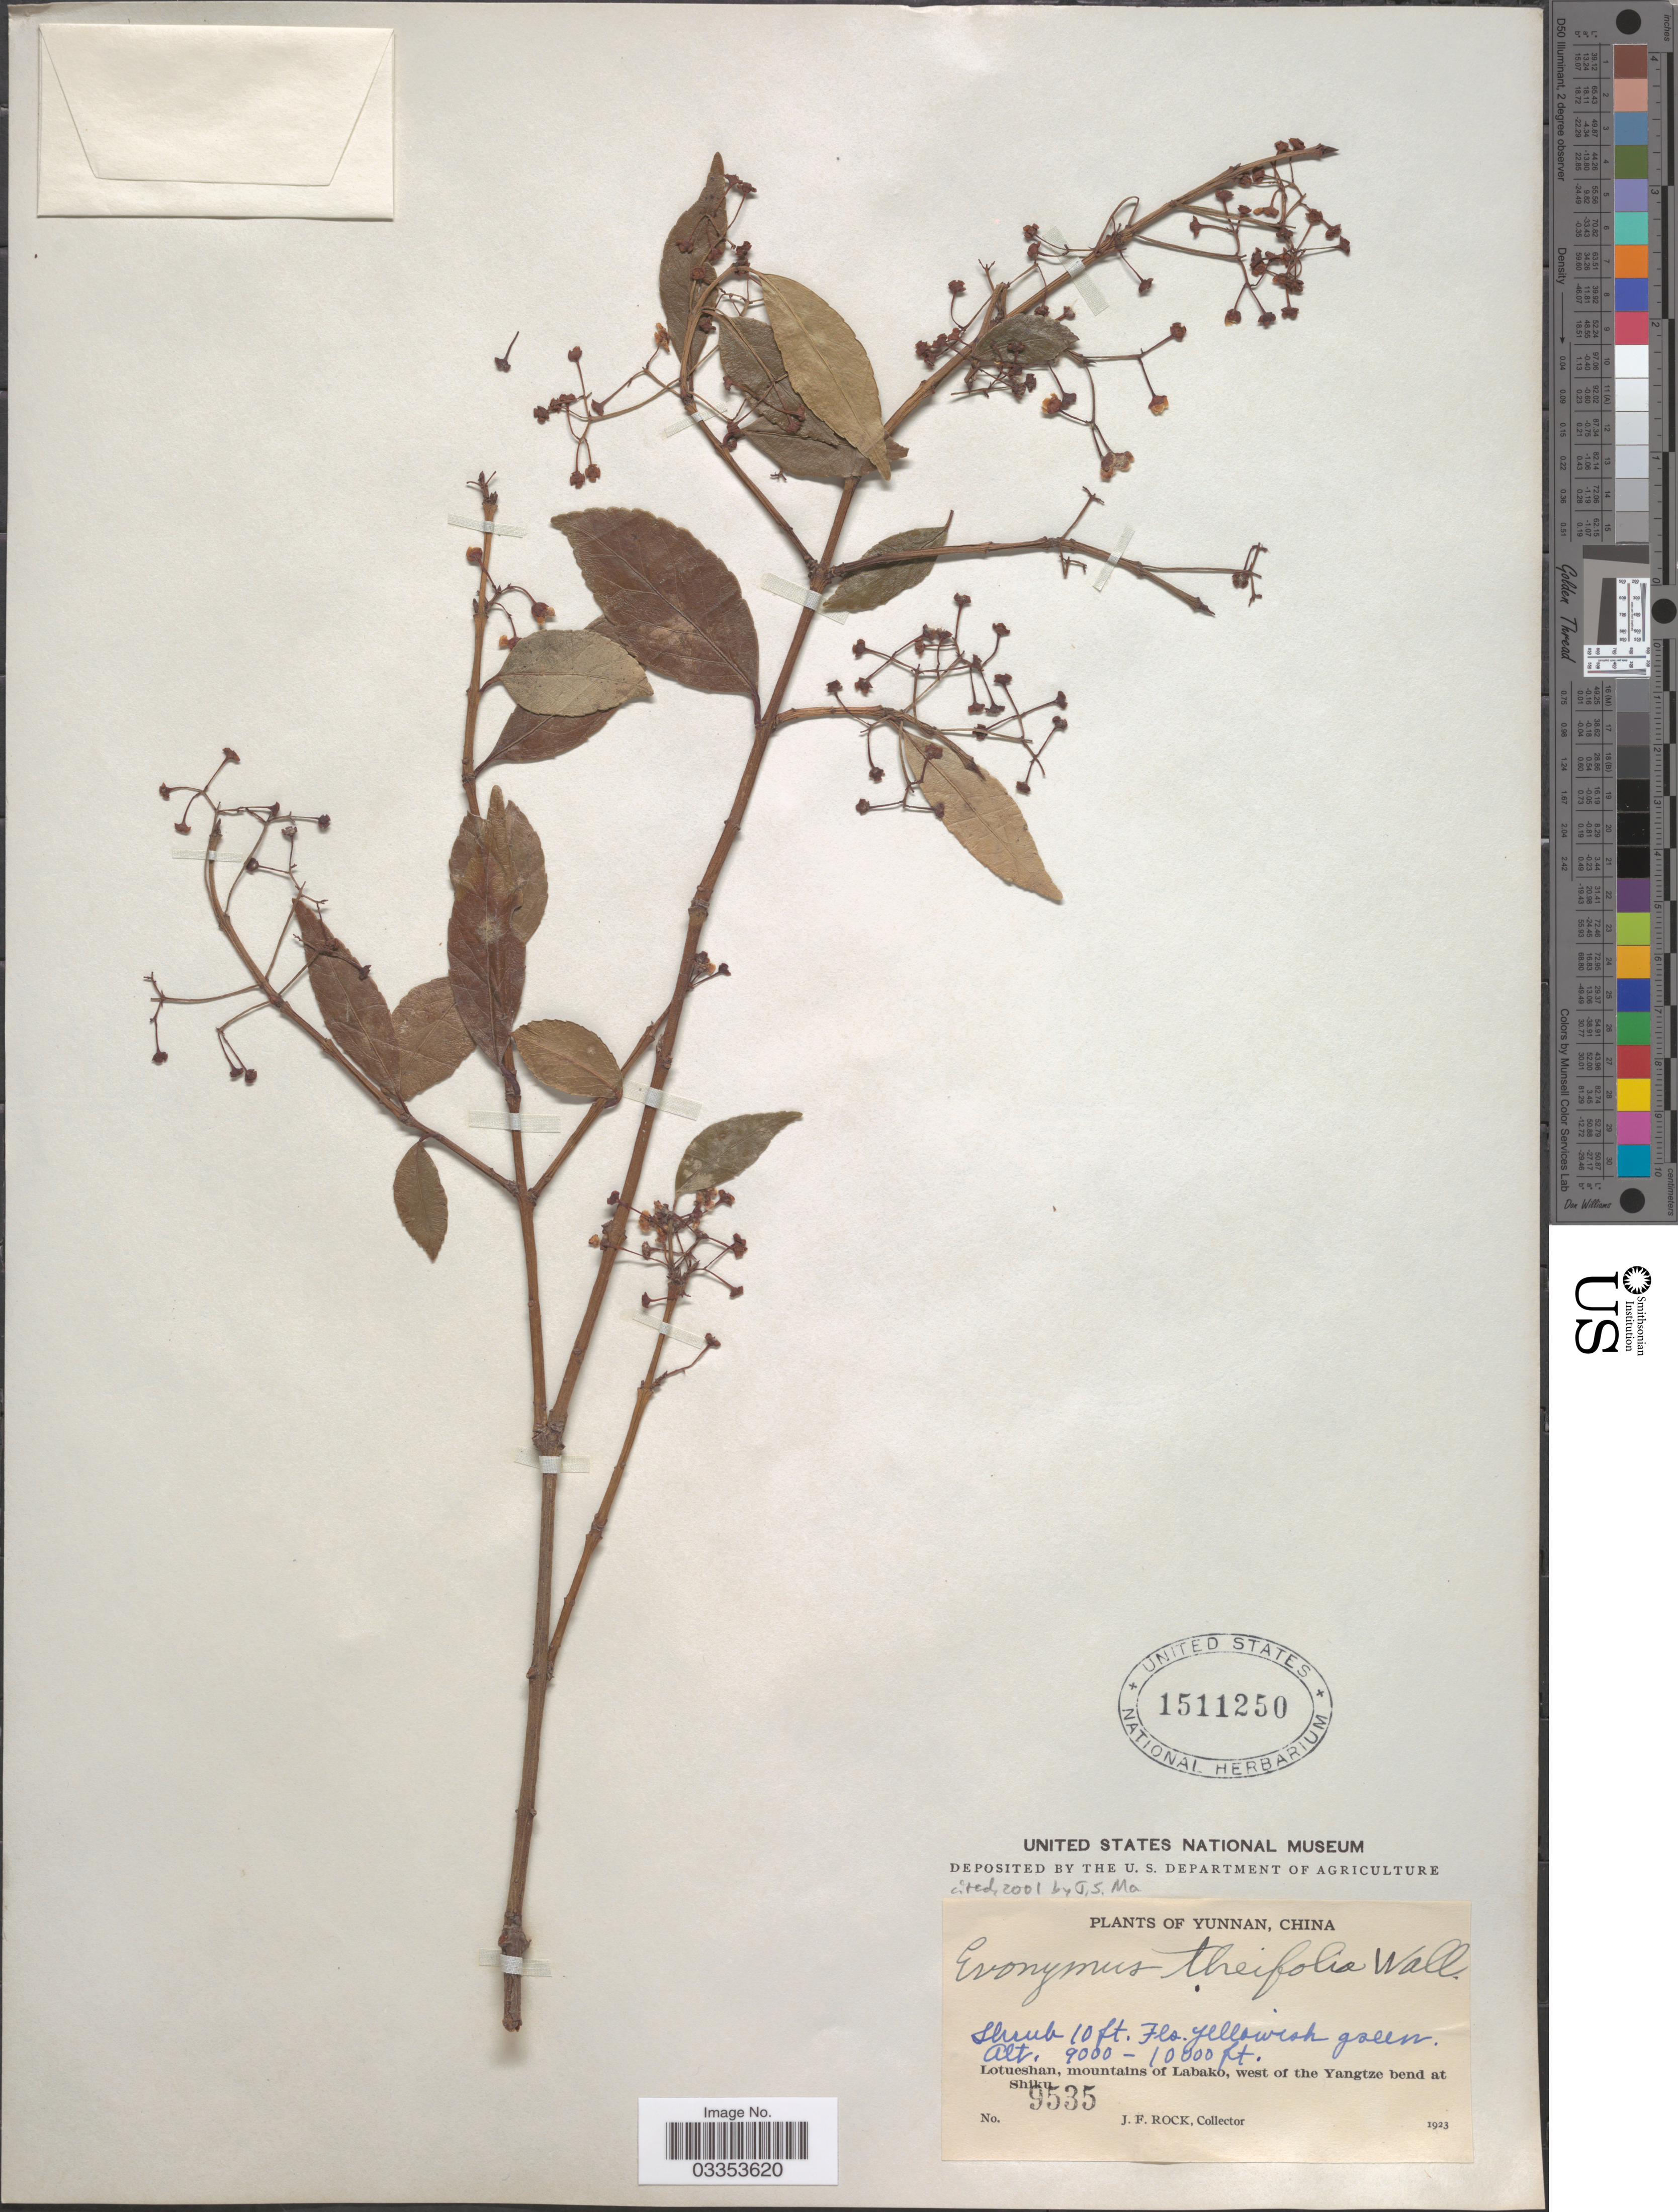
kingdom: Plantae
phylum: Tracheophyta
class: Magnoliopsida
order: Celastrales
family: Celastraceae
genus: Euonymus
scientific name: Euonymus theaefolius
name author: Wall.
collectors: J. Rock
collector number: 9535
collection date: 1923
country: China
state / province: Yunnan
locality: Lotushan, mountains of Labako, west of the Yangtze bend at Shiku.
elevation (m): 2743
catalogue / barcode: US 1511250